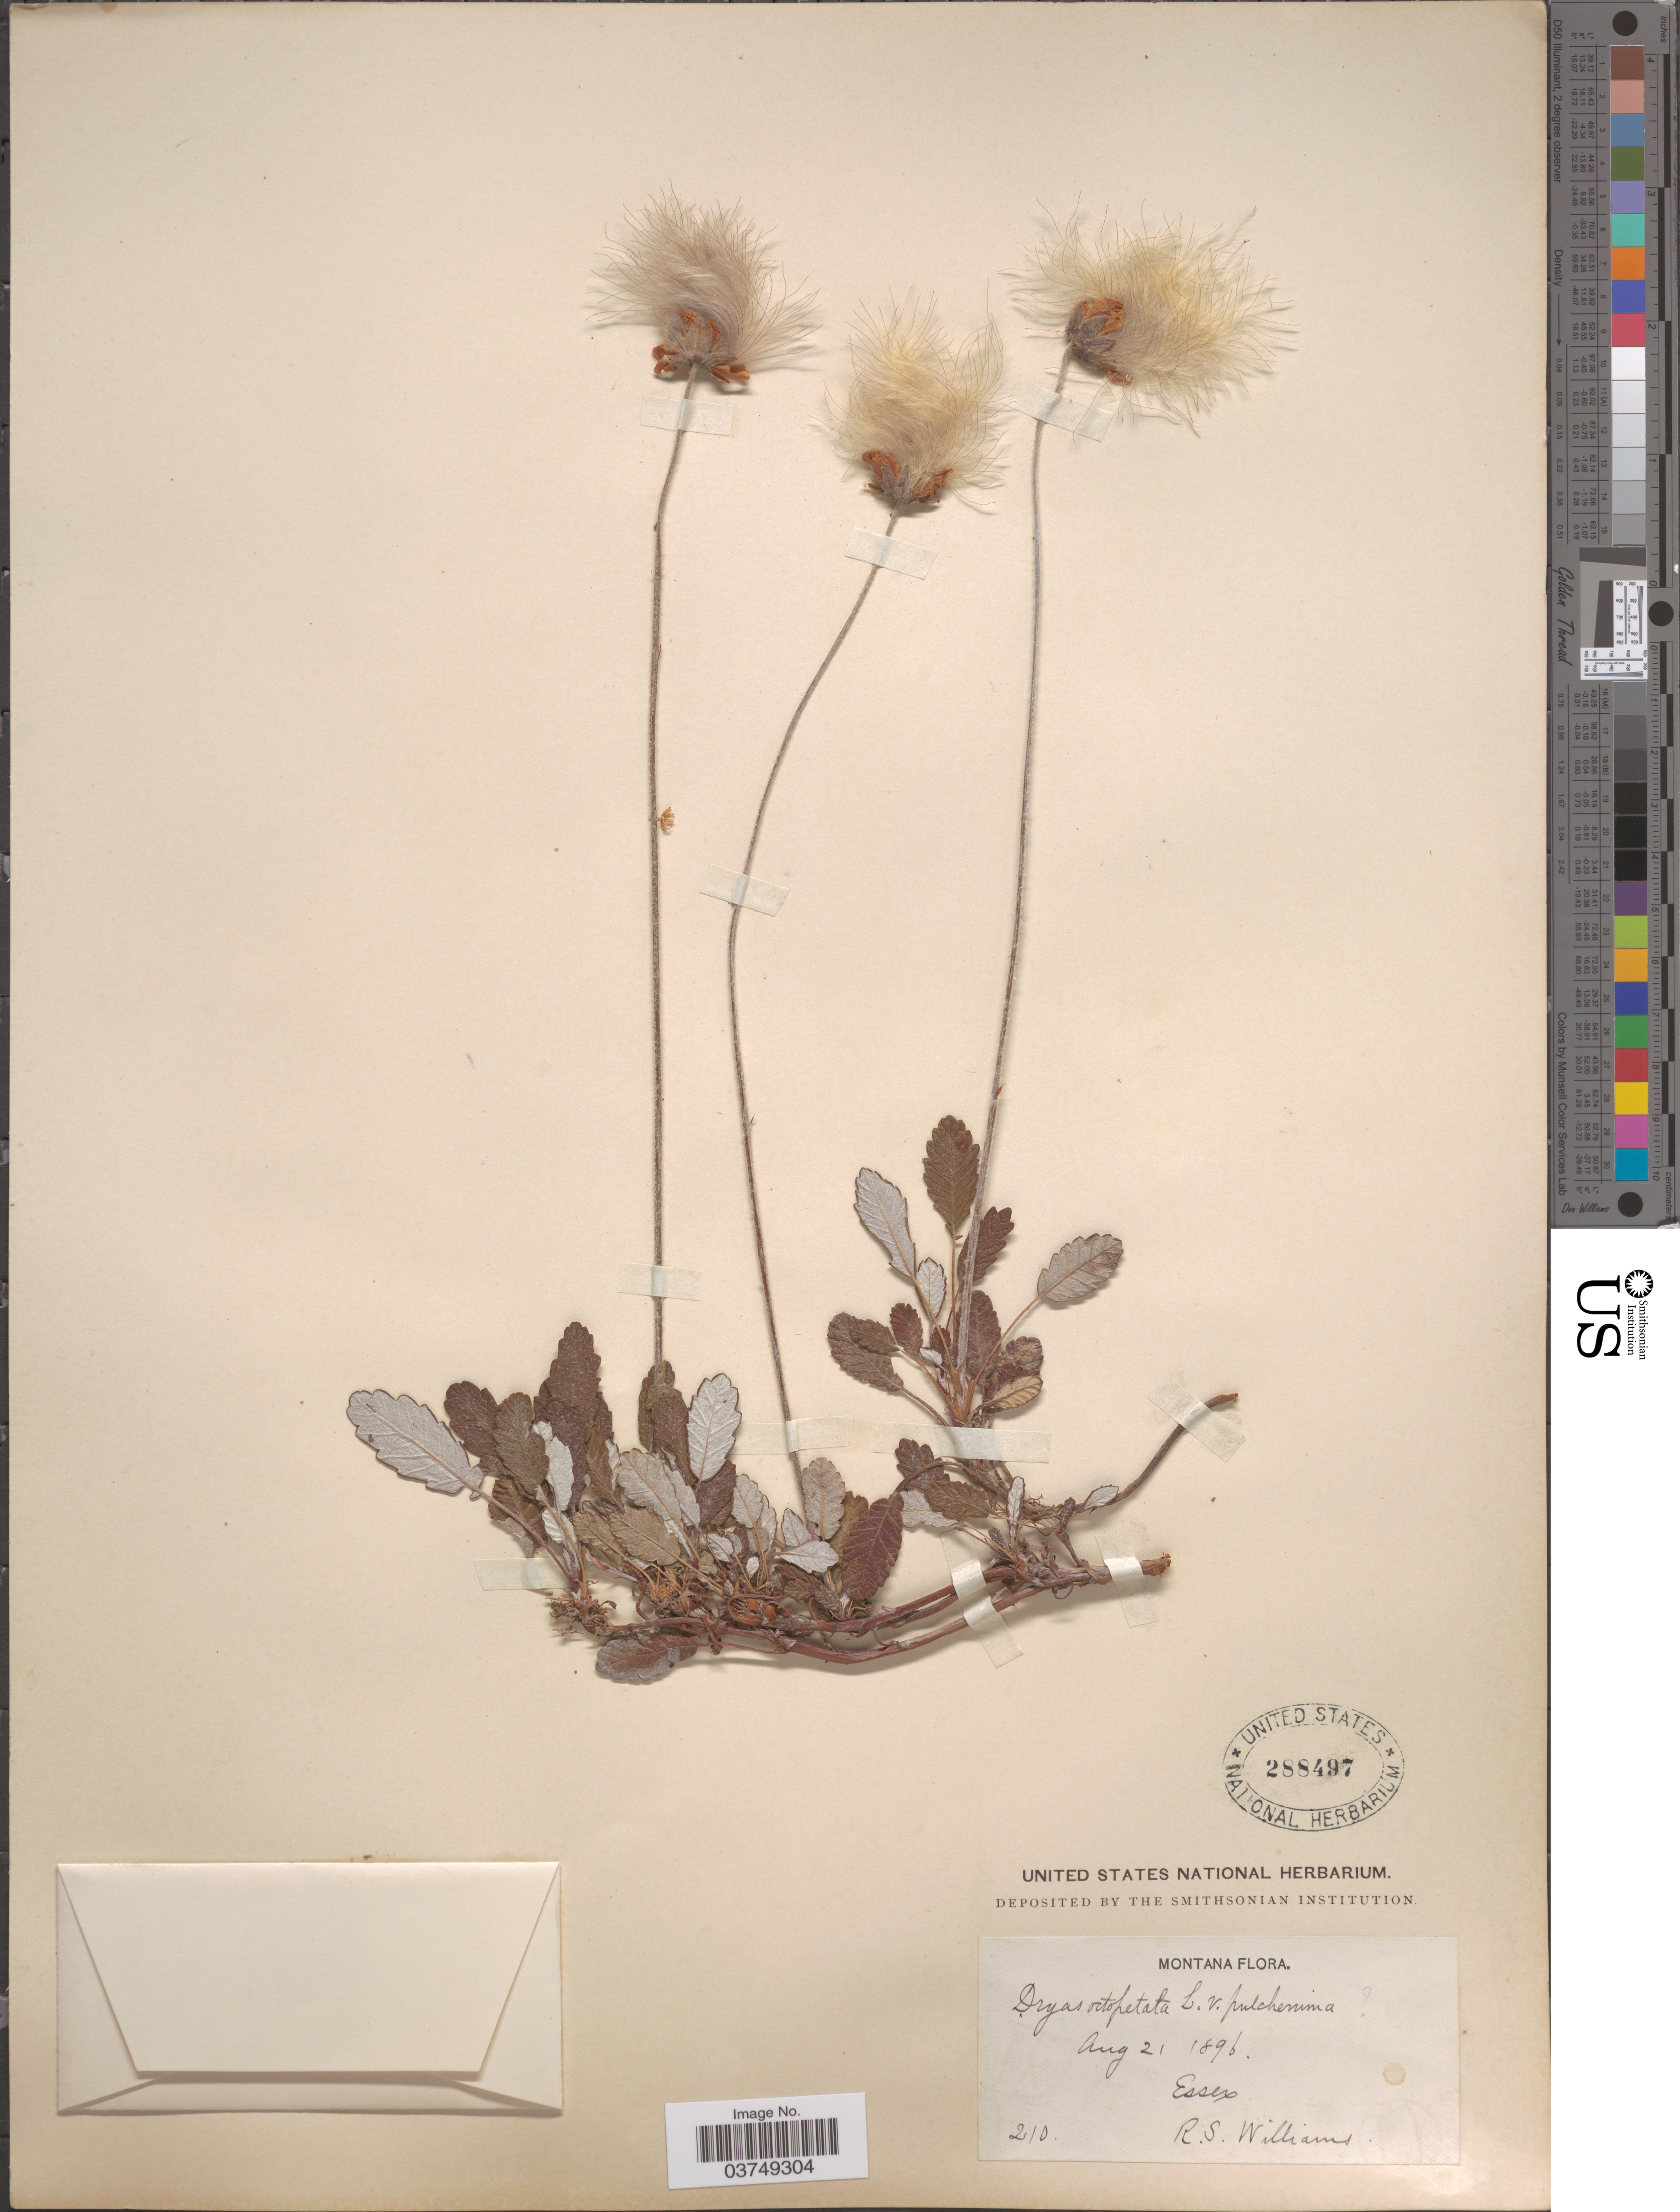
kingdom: Plantae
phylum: Tracheophyta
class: Magnoliopsida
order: Rosales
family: Rosaceae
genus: Dryas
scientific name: Dryas drummondii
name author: Hook. & Richardson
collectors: R. S. Williams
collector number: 210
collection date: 1896-08-21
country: United States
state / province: Montana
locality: Essex.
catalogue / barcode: US 288497